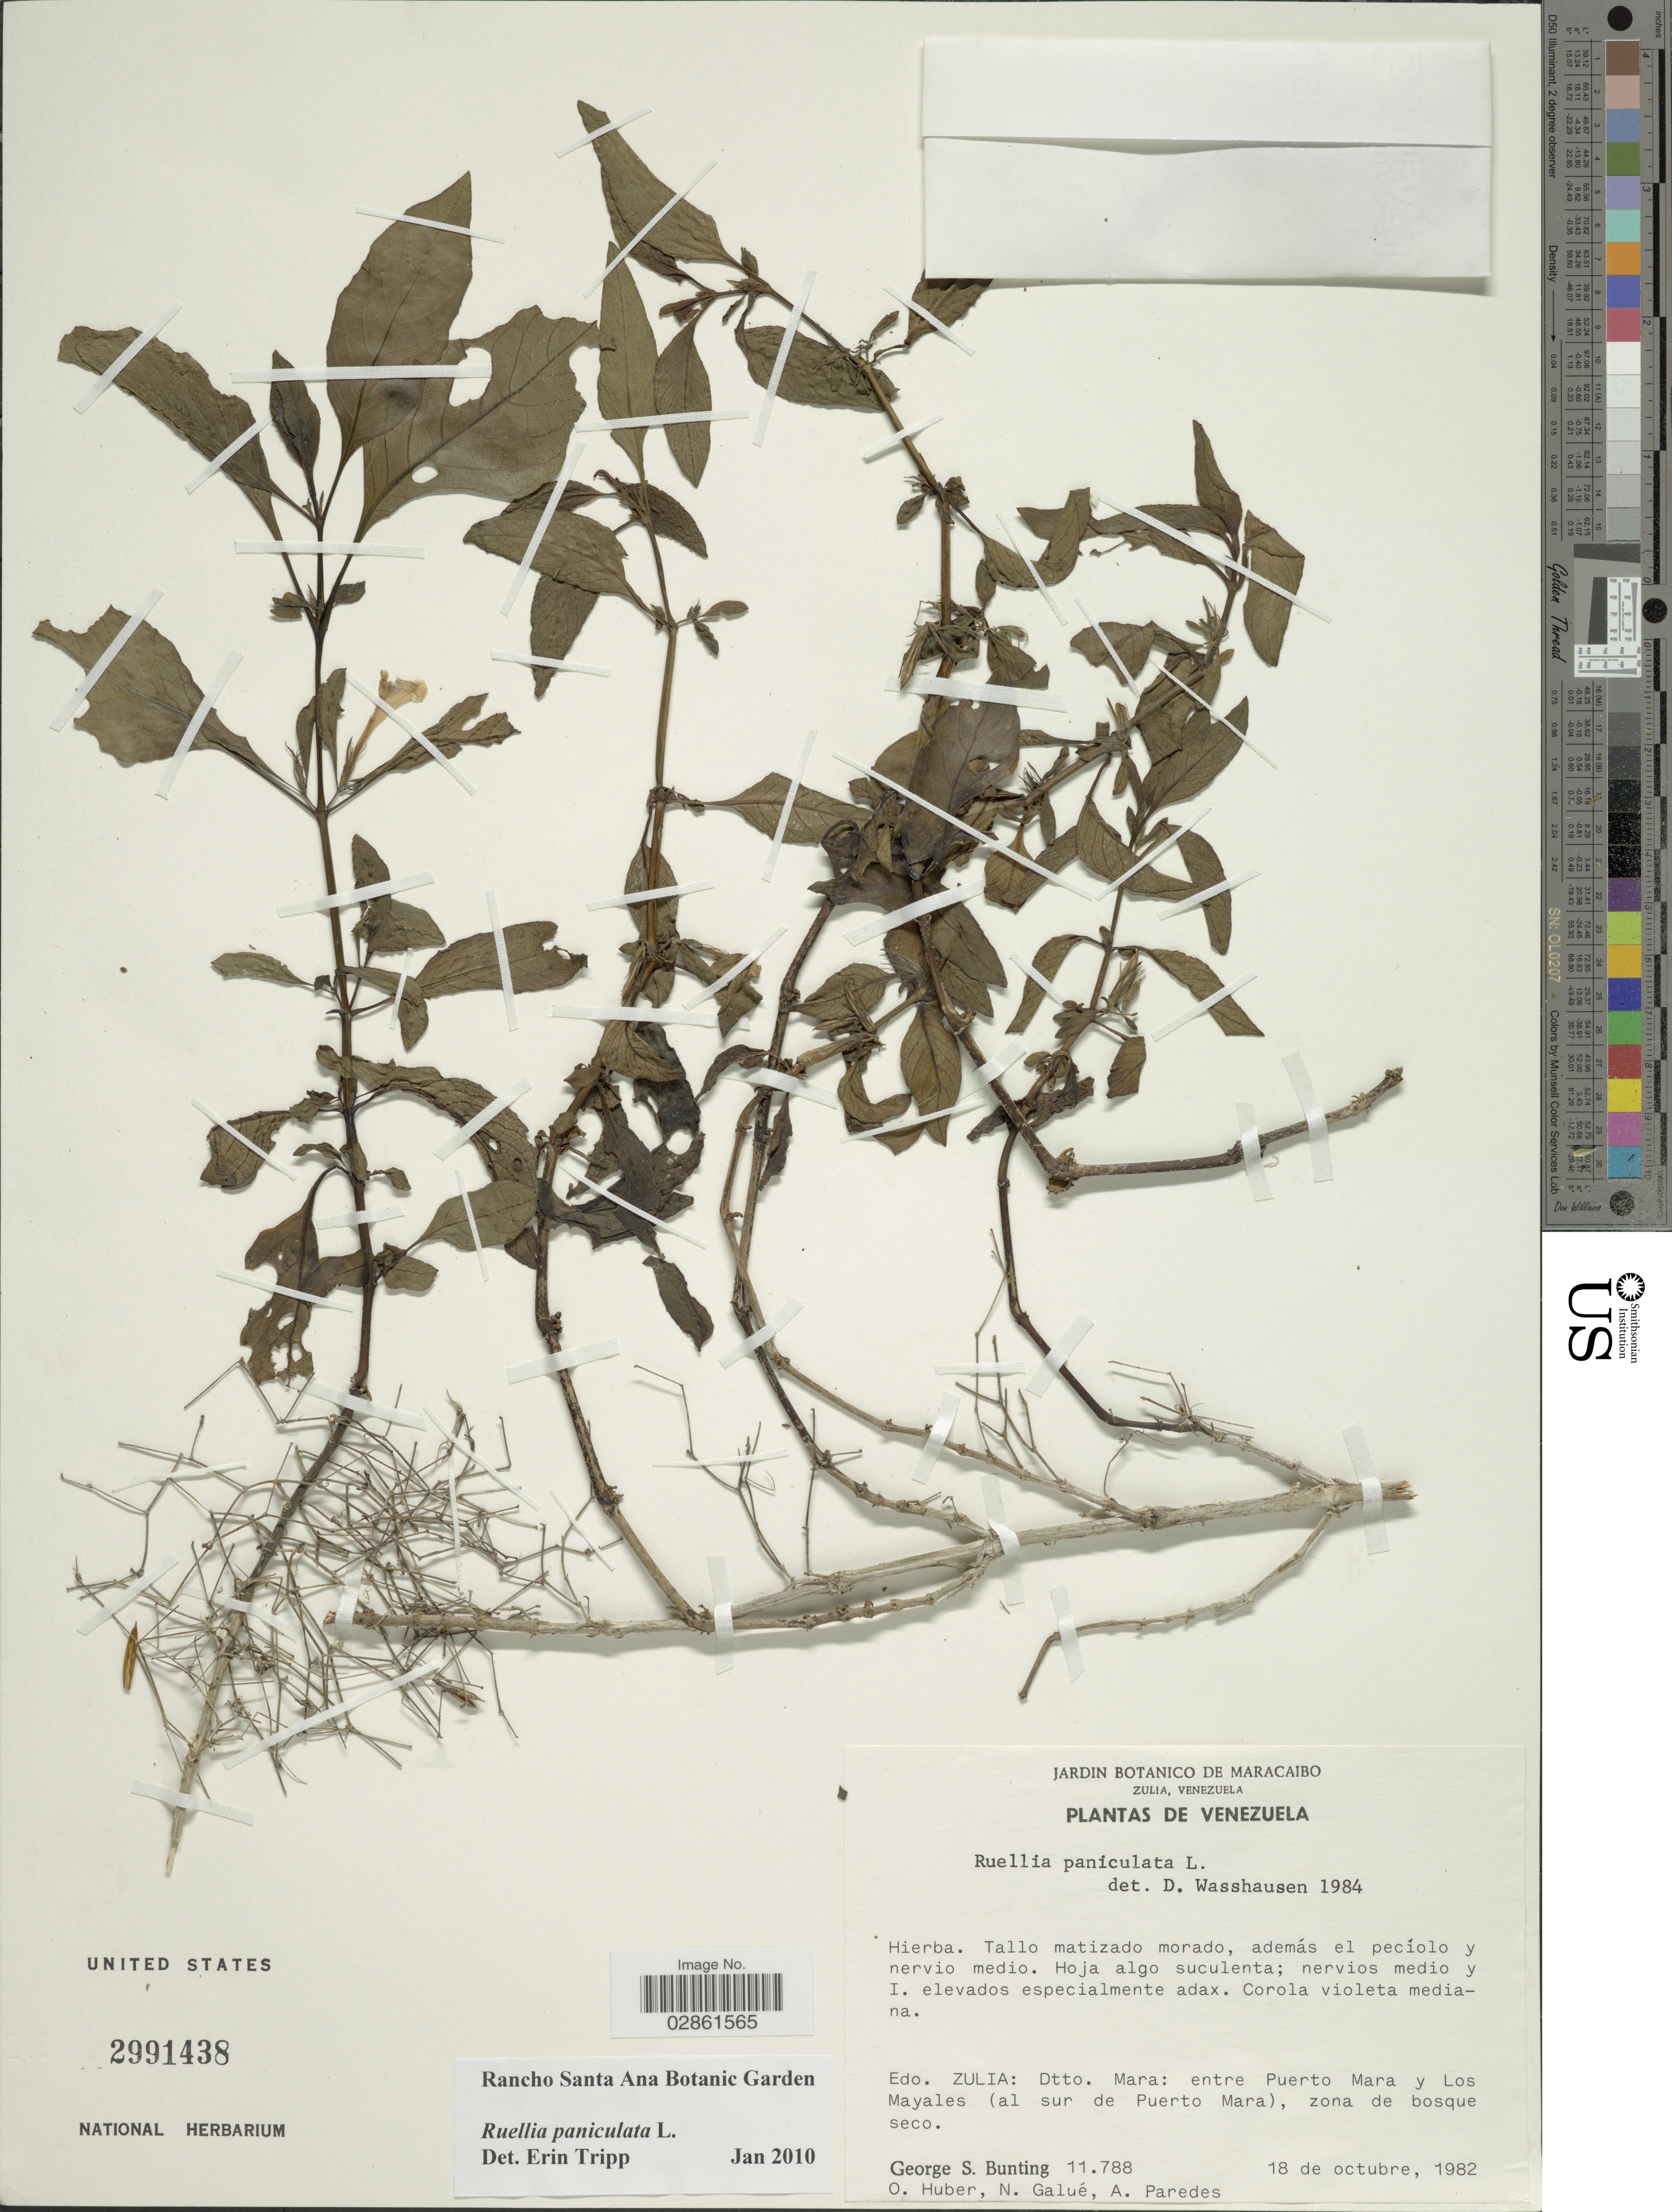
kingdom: Plantae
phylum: Tracheophyta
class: Magnoliopsida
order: Lamiales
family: Acanthaceae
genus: Ruellia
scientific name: Ruellia paniculata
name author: L.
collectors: G. S. Bunting, O. Huber, N. Galué & A. Paredes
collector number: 11788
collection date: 1982-10-18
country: Venezuela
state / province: Zulia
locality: Dtto. Mara: entre Puerto Mara y Los Mayales (al sur de Puerto Mara).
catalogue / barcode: US 2991438